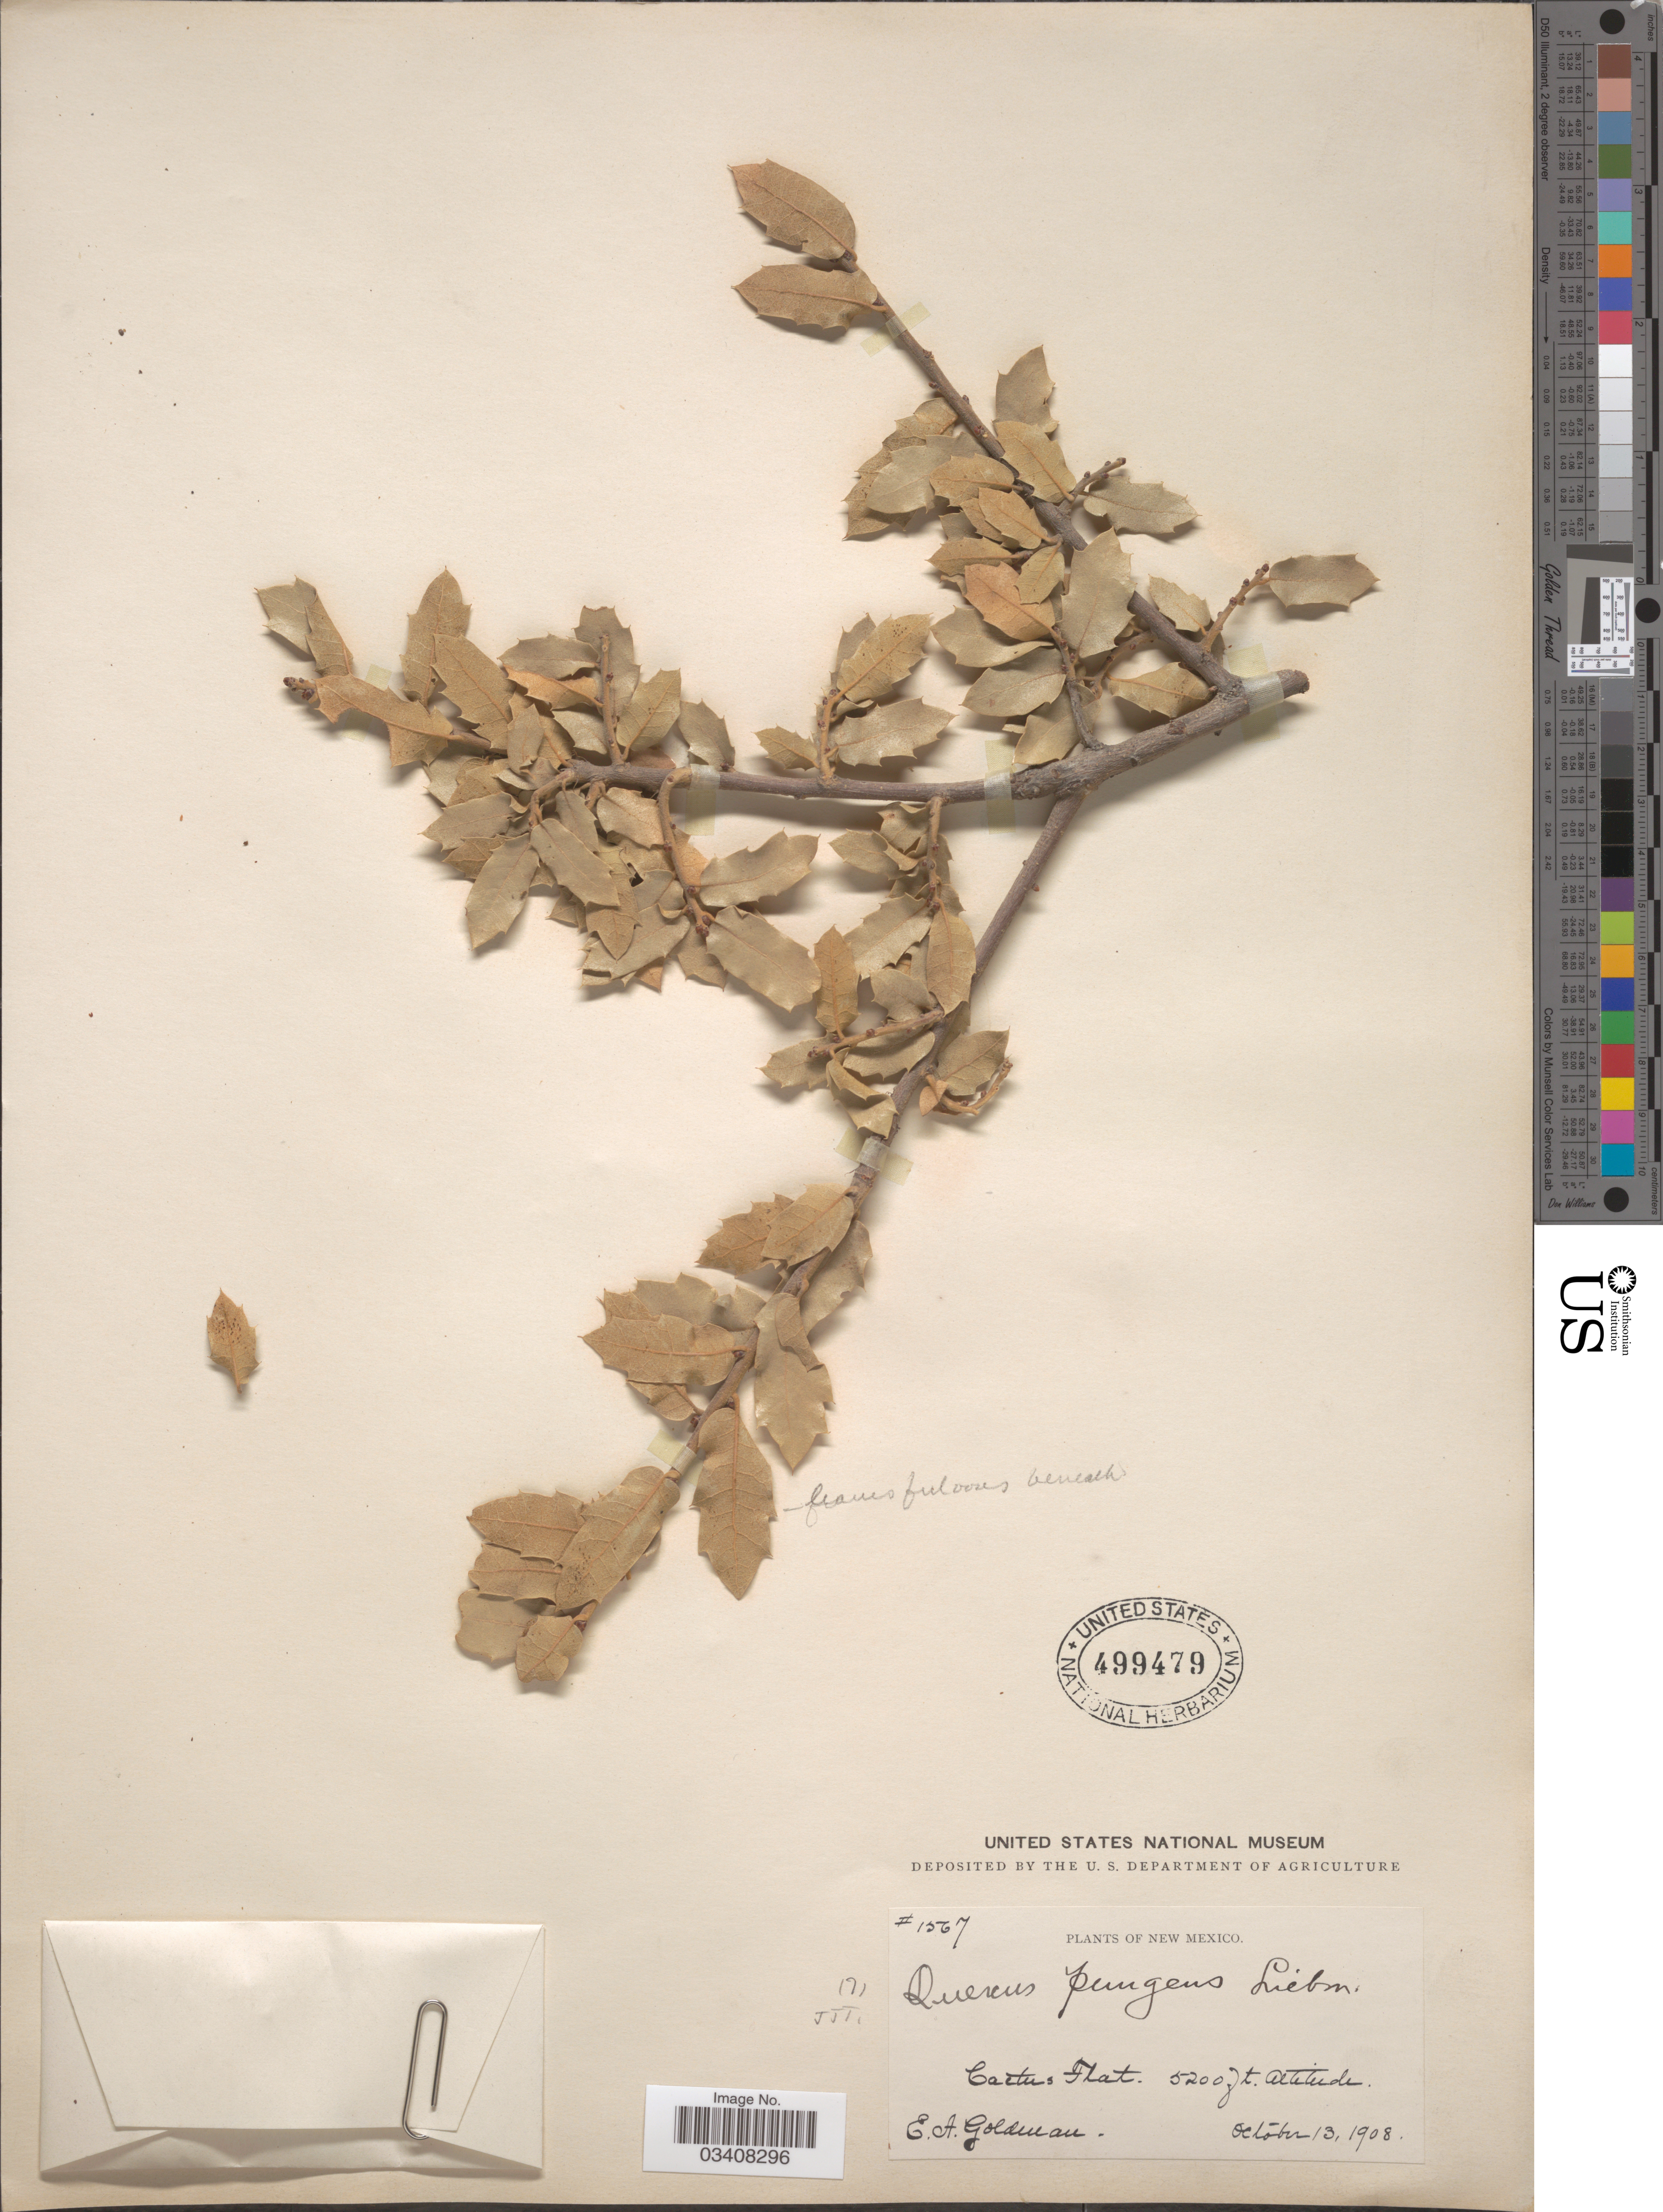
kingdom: Plantae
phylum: Tracheophyta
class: Magnoliopsida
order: Fagales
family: Fagaceae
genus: Quercus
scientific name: Quercus pungens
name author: Liebm.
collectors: E. A. Goldman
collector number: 1567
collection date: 1908-10-13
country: United States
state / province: New Mexico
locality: Cactus Flat.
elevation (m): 1585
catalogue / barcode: US 499479